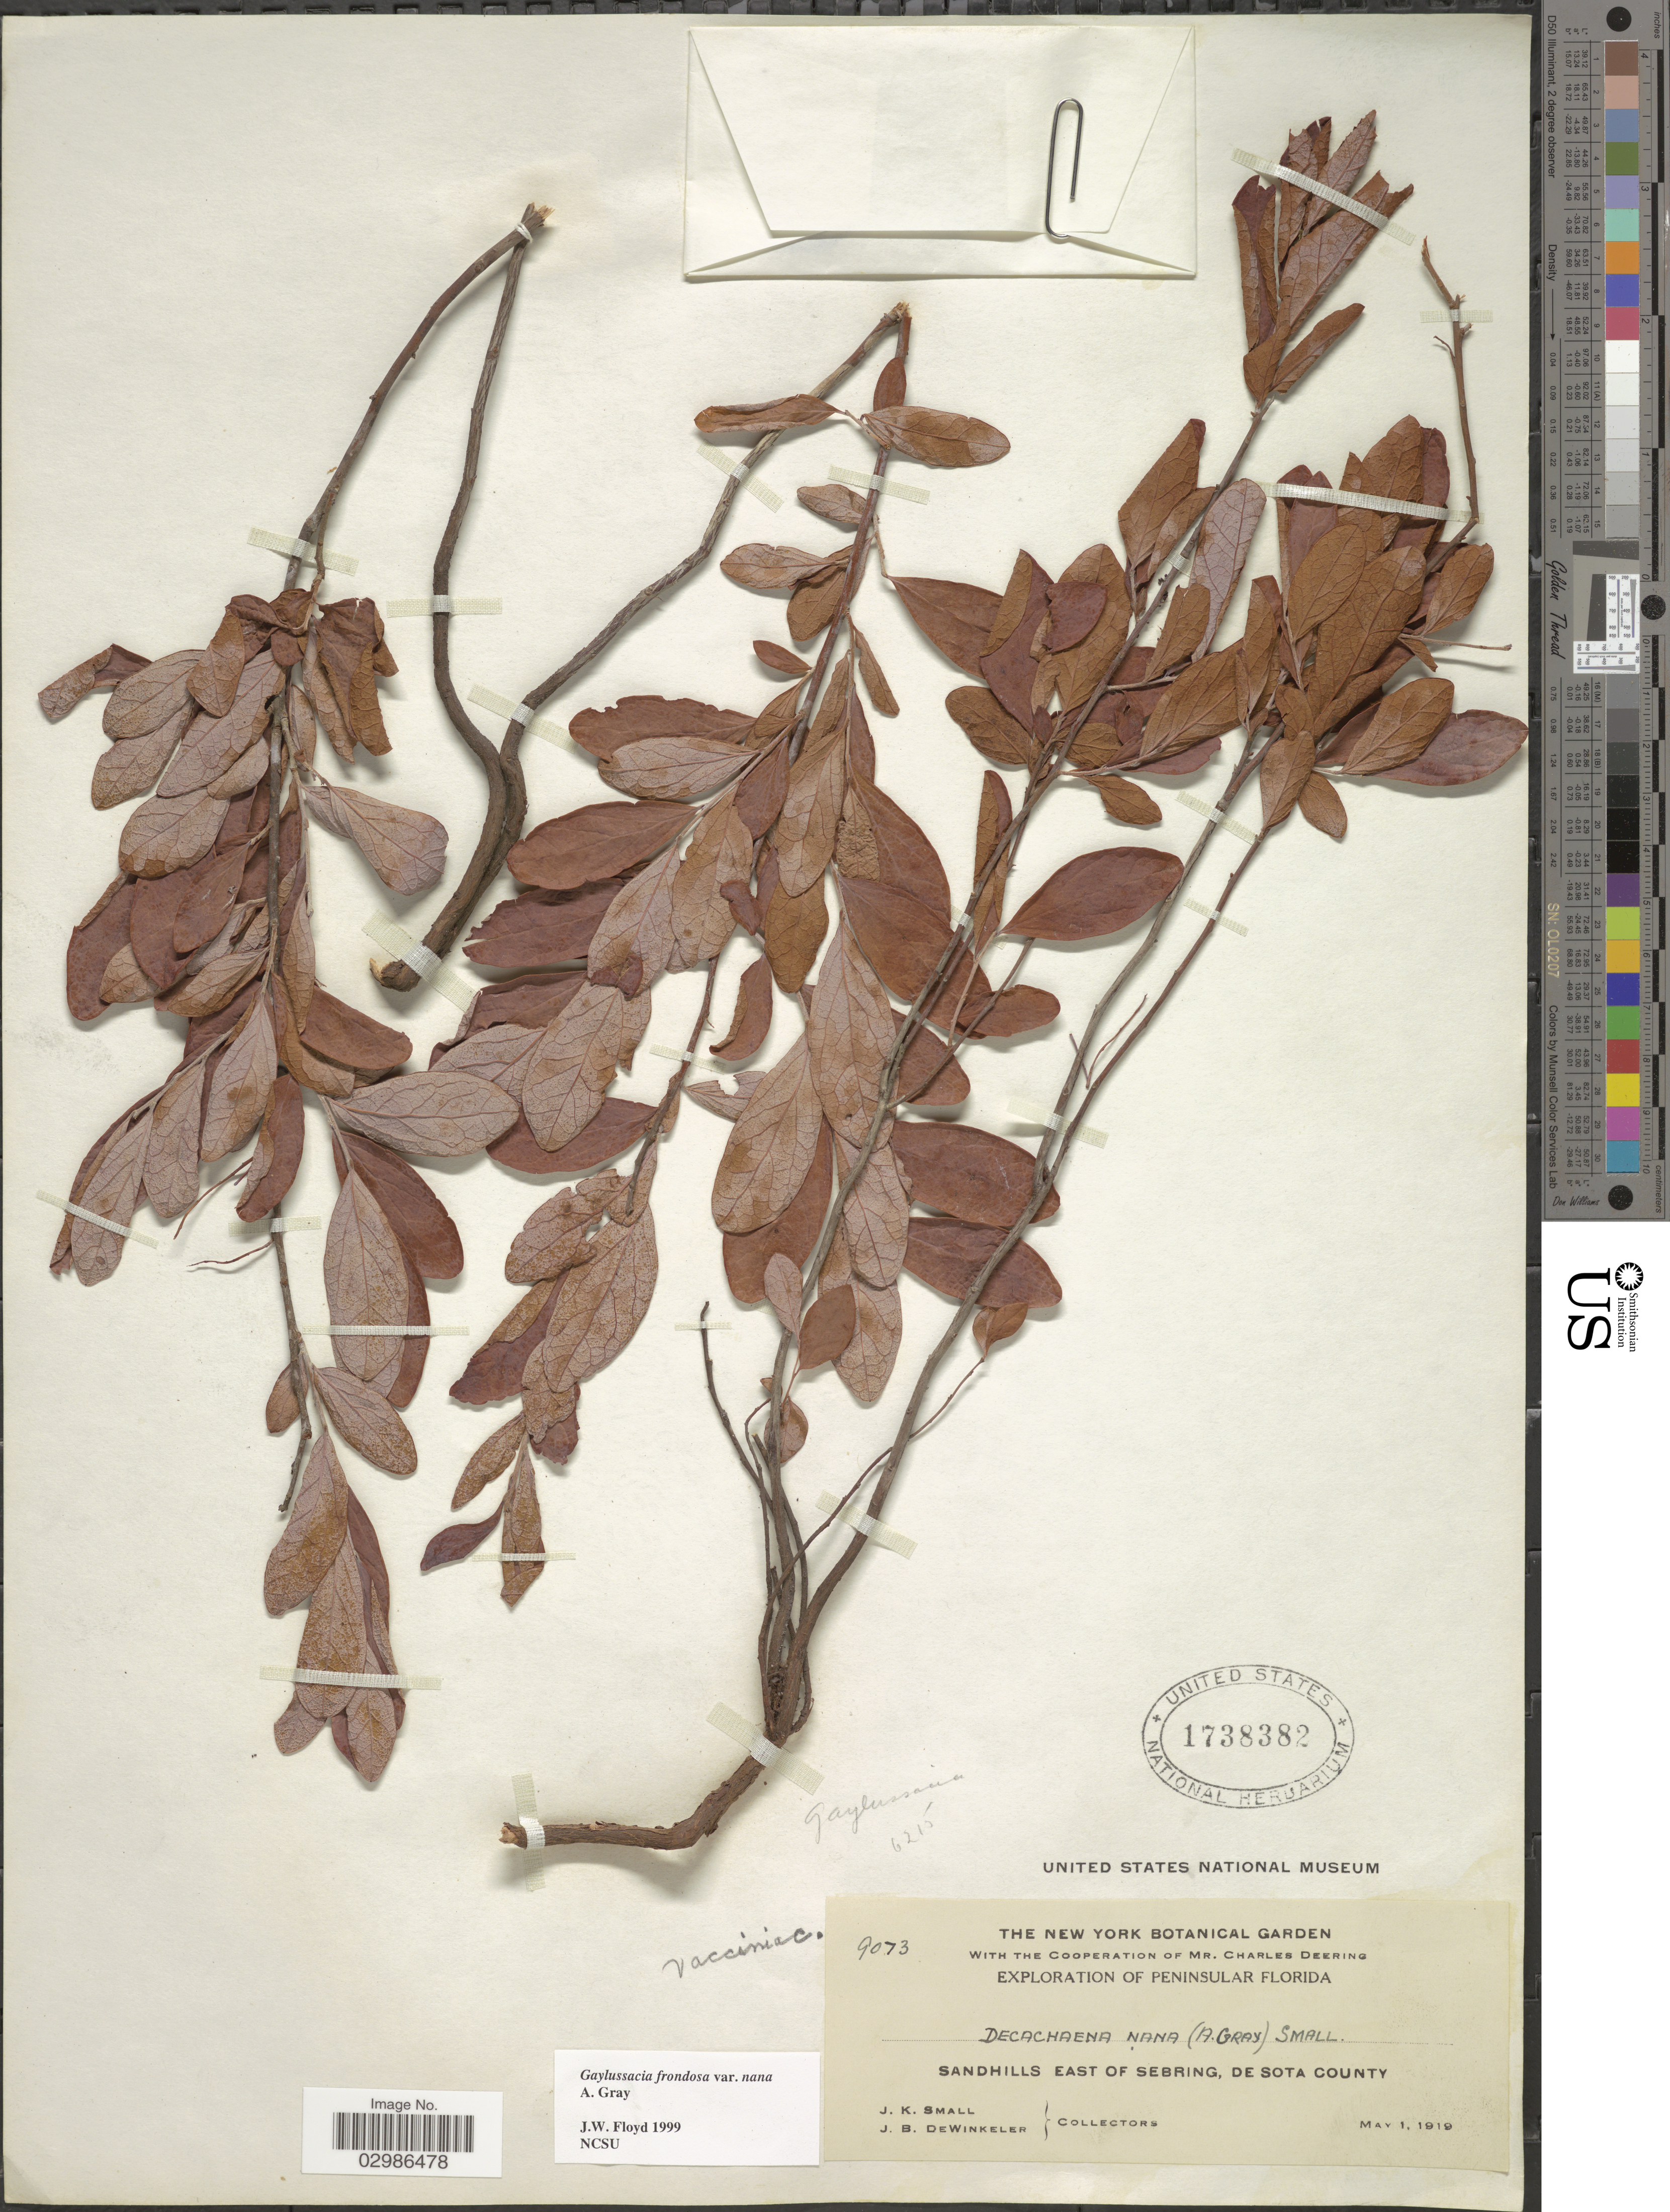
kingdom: Plantae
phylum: Tracheophyta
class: Magnoliopsida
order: Ericales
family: Ericaceae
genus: Gaylussacia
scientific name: Gaylussacia frondosa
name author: (L.) Torr. & A. Gray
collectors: J. K. Small & J. B. Dewinkeler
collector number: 9073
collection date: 1919-05-01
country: United States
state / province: Florida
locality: Peninsular Florida. Sandhills east of Sebring, De Sota County.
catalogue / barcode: US 1738382